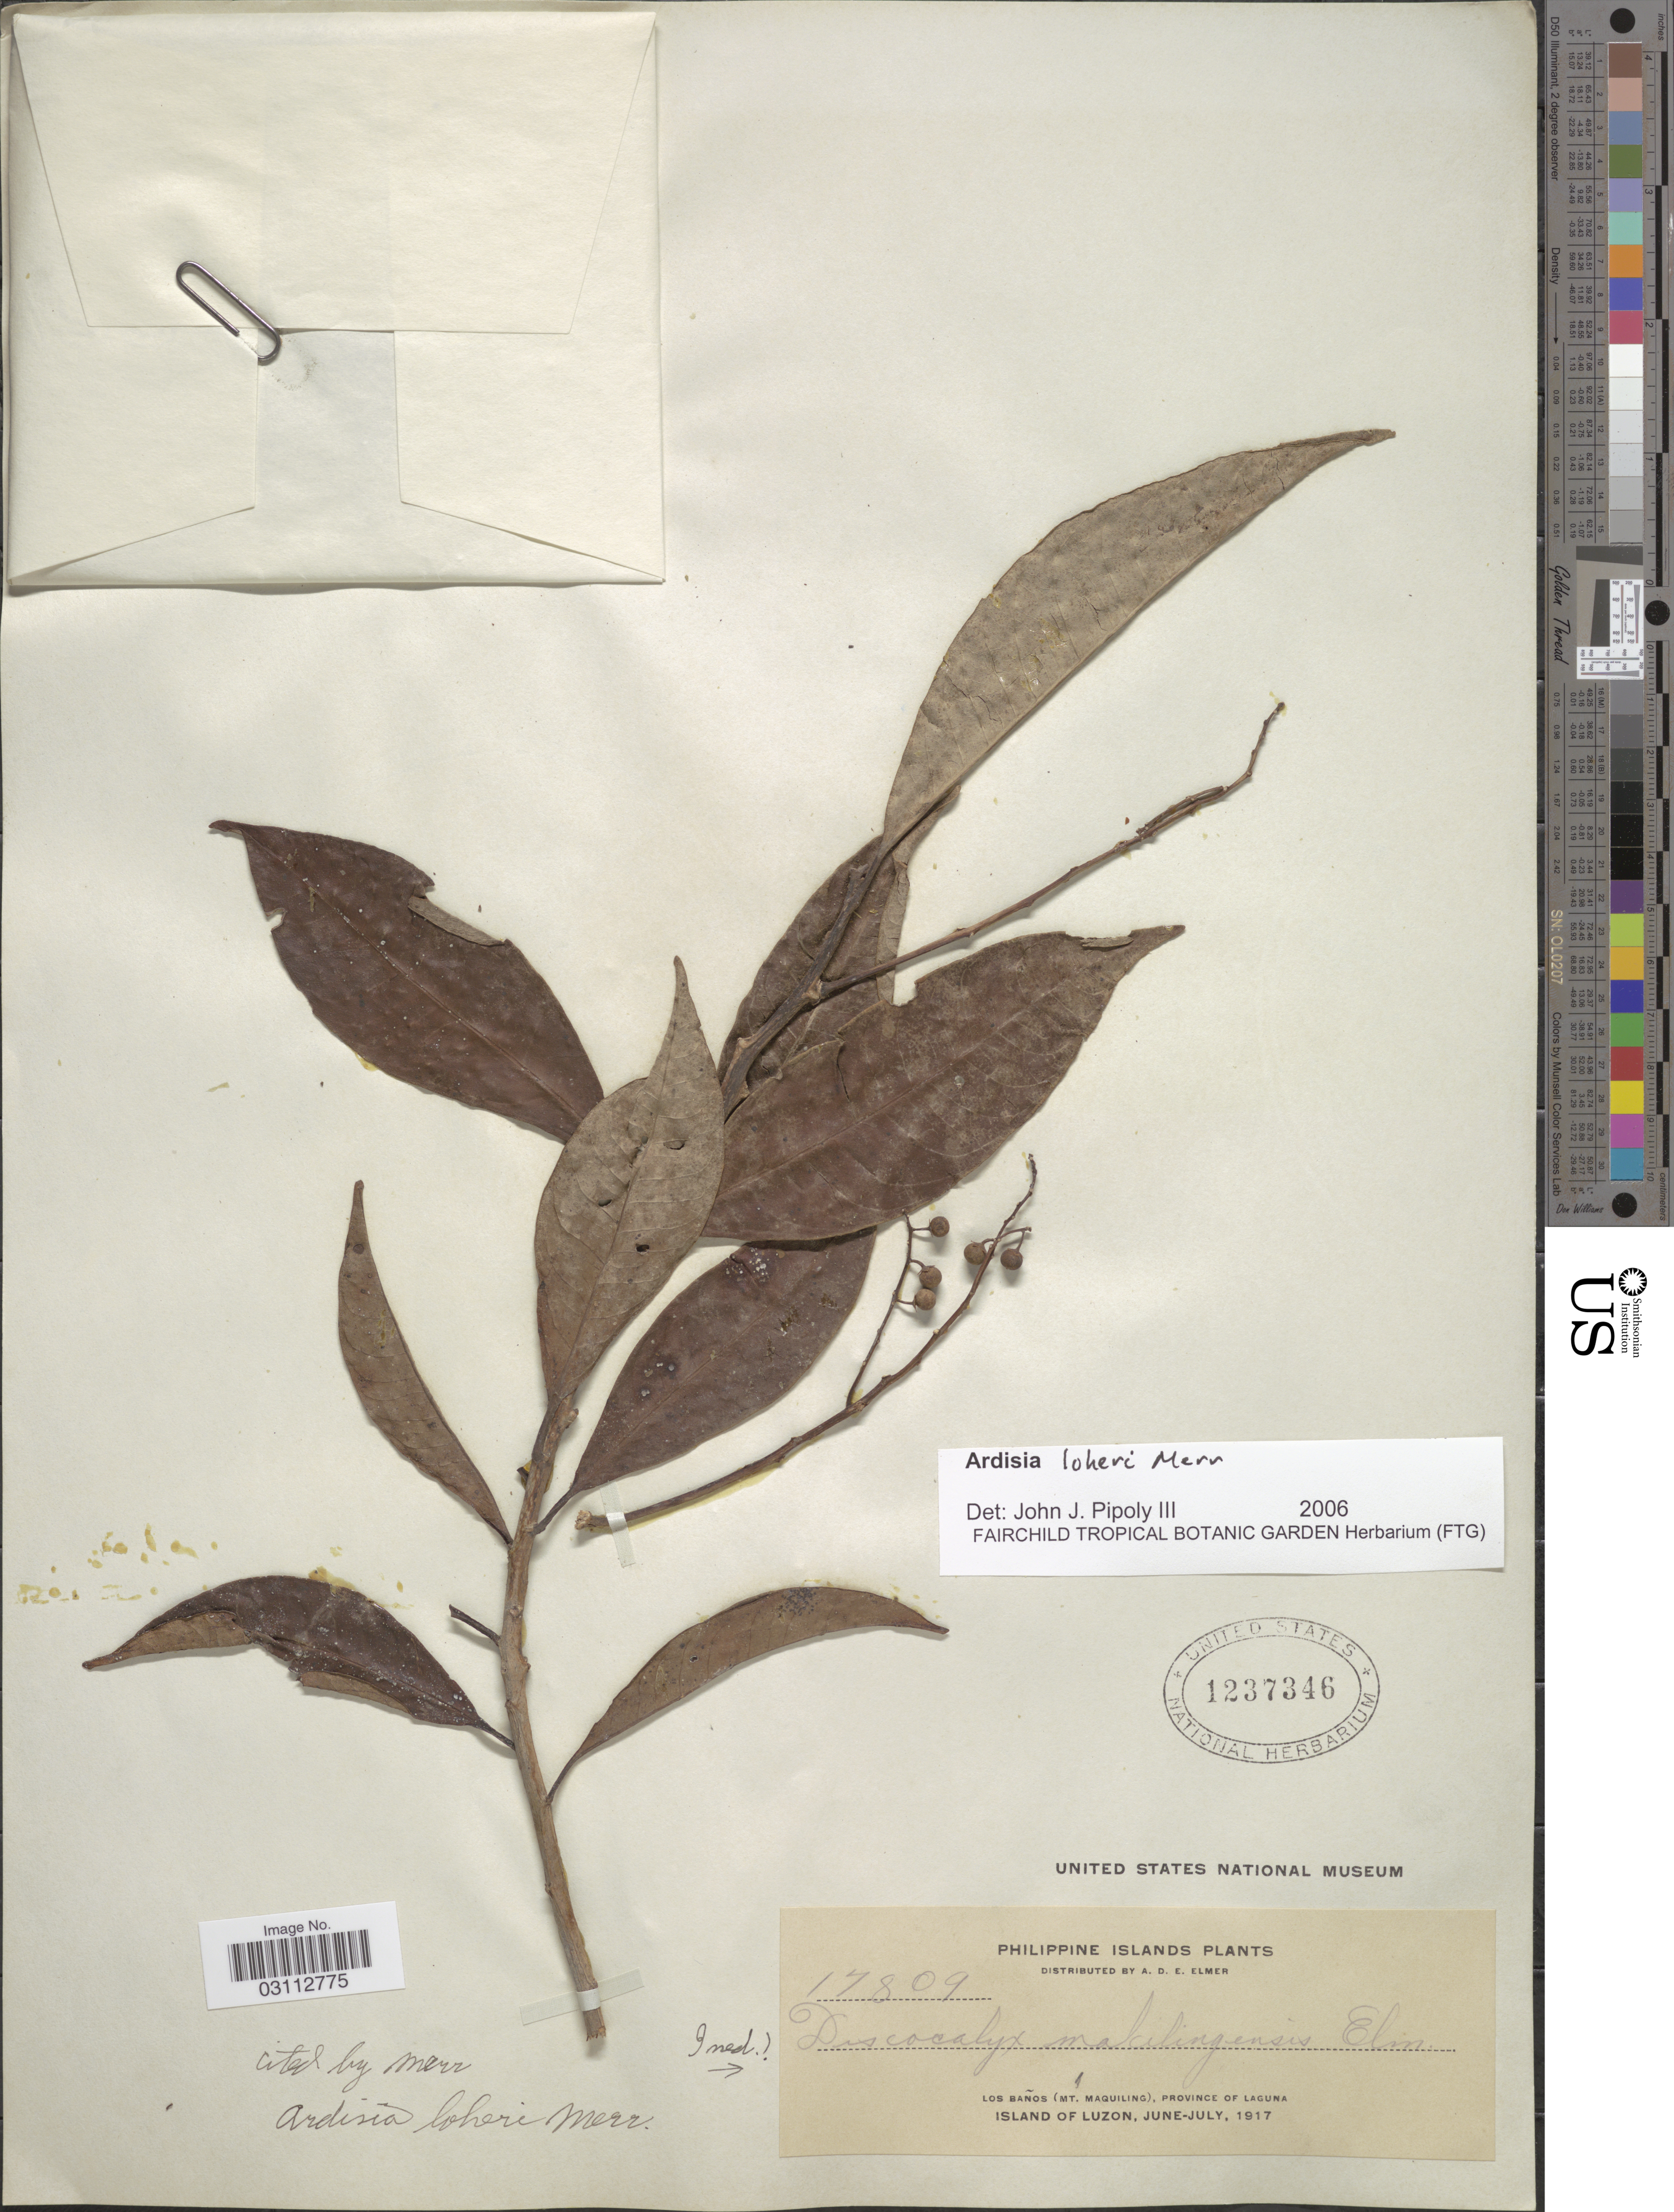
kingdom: Plantae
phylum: Tracheophyta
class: Magnoliopsida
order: Ericales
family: Primulaceae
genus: Ardisia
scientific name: Ardisia loheri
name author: Merr.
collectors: A. D. E. Elmer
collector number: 17809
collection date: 1917-06/1917-07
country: Philippines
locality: Philippine Islands, Los Baños (Mt. Maquiling), Province of Laguna, Island of Luzon.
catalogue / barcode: US 1237346